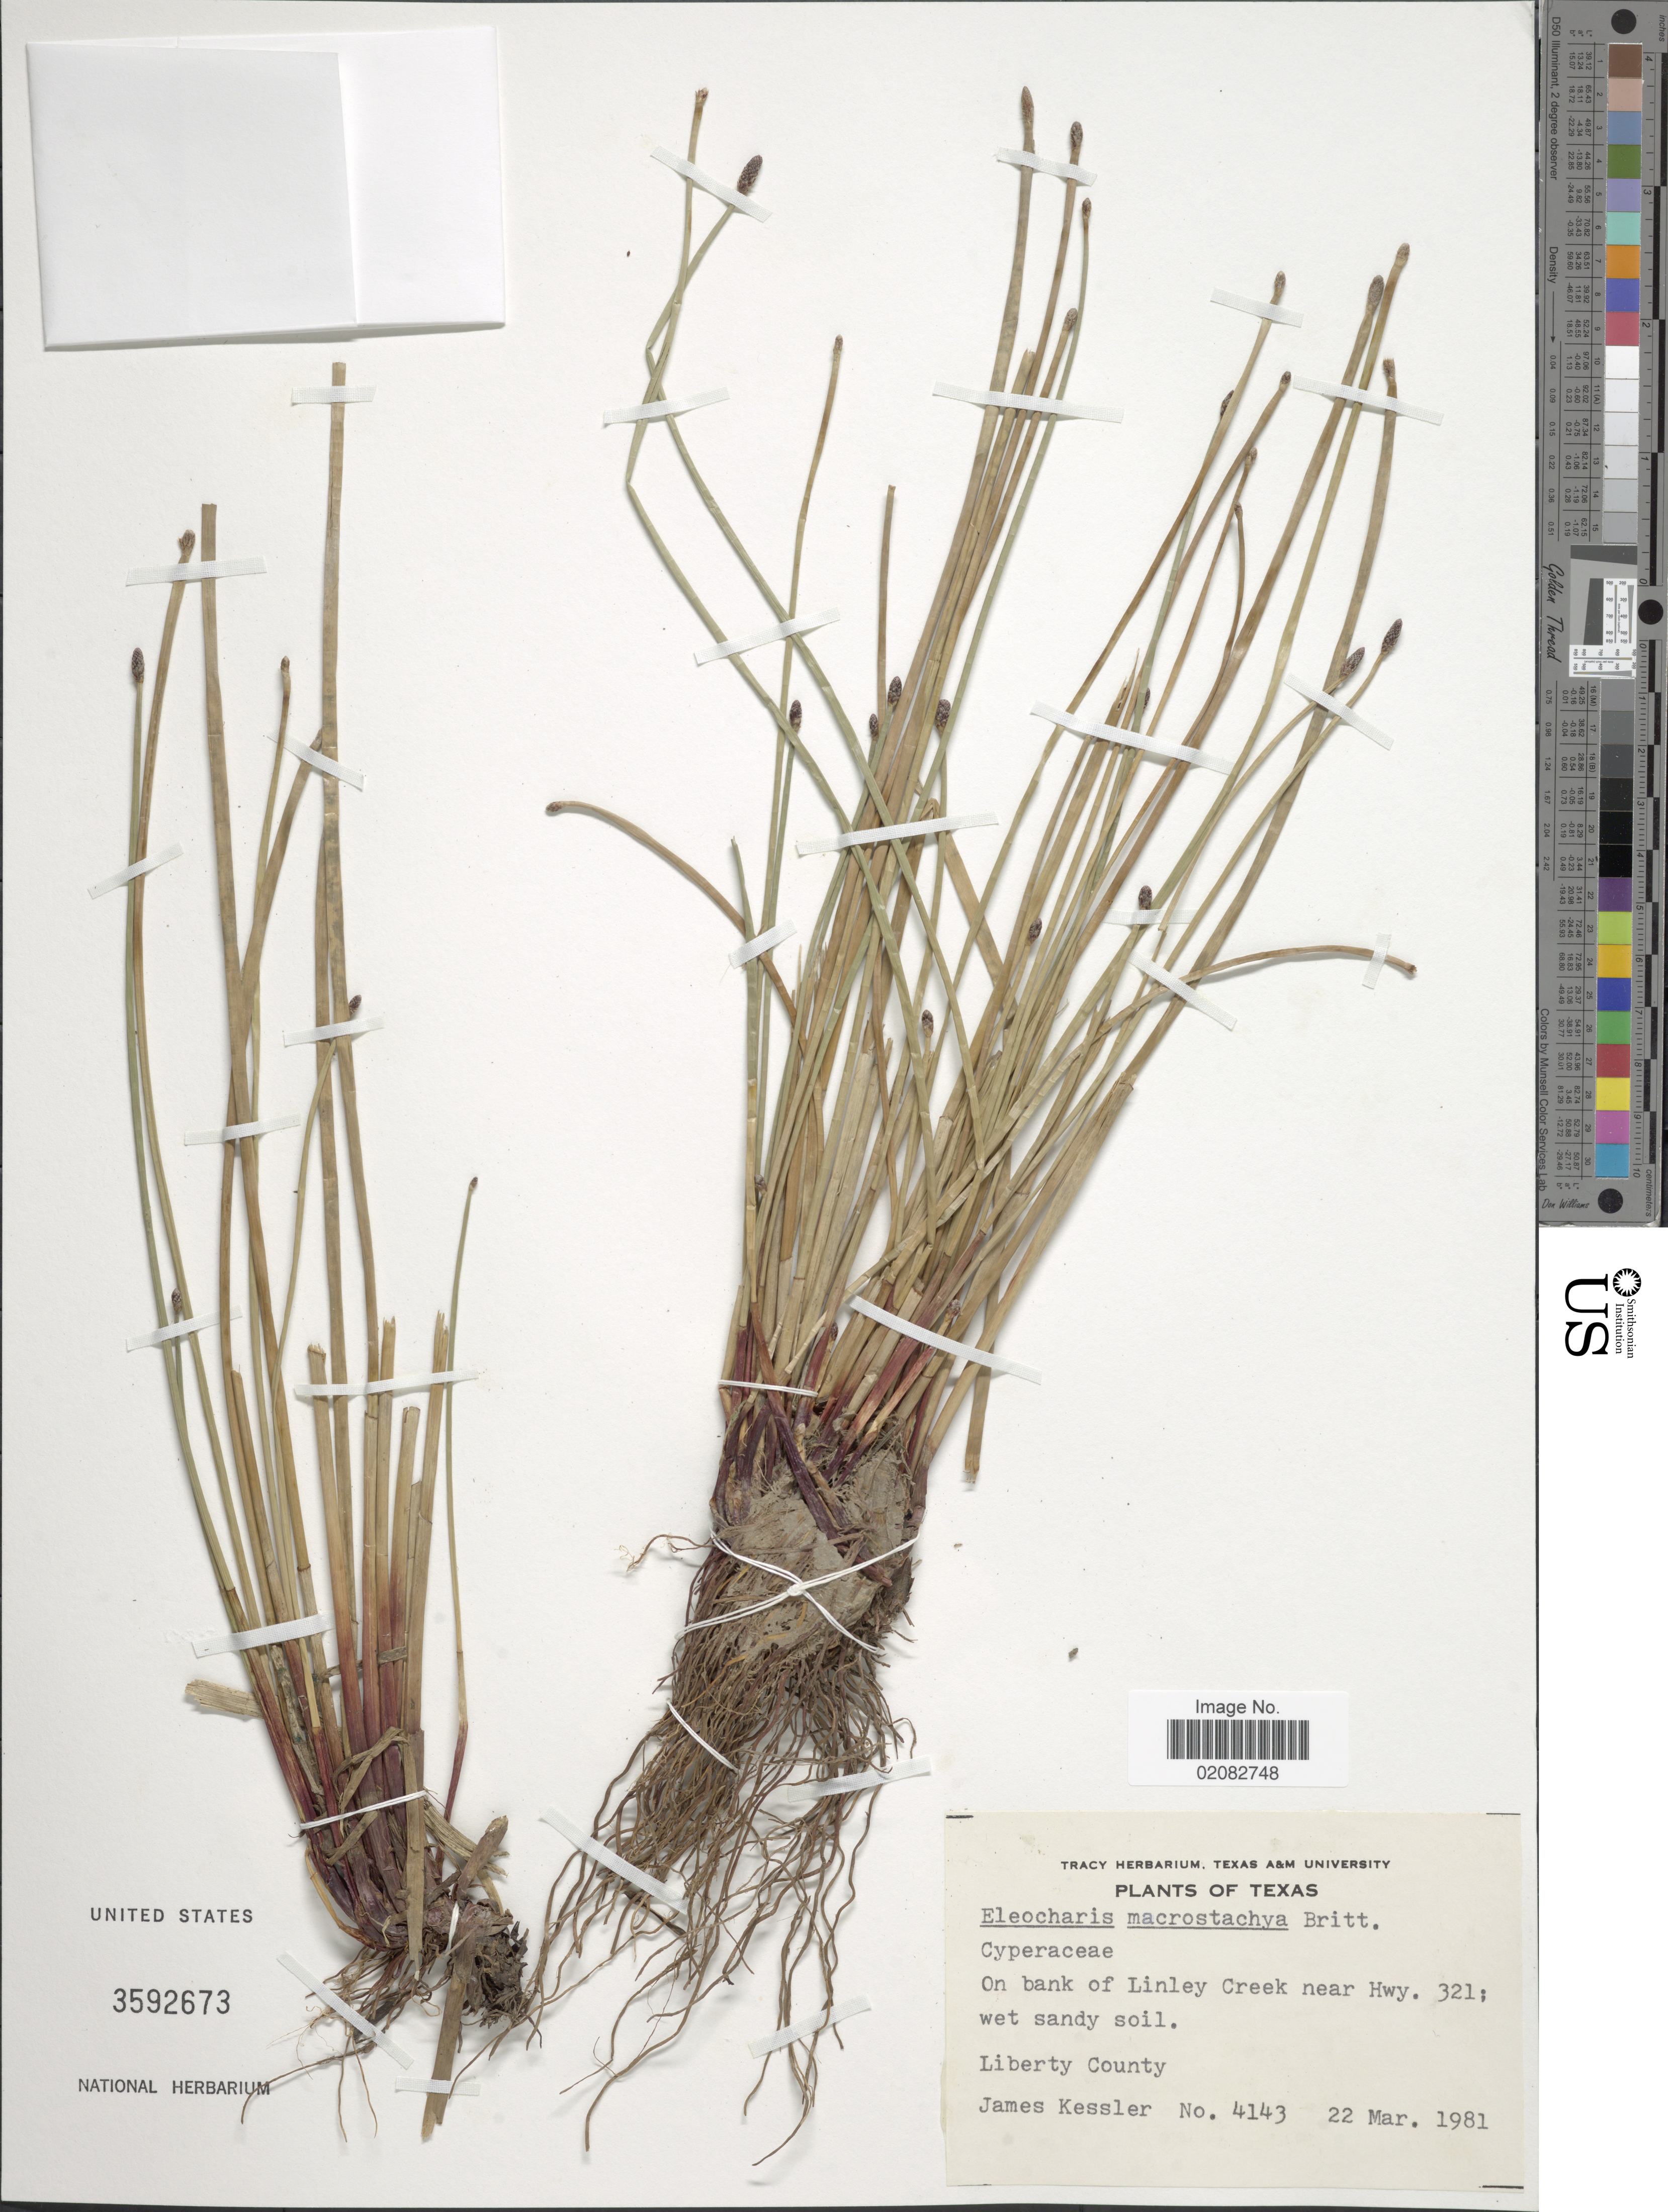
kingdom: Plantae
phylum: Tracheophyta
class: Liliopsida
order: Poales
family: Cyperaceae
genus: Eleocharis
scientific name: Eleocharis macrostachya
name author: Britton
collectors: J. W. Kessler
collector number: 4143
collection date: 1981-03-22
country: United States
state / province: Texas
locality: On bank of Linley Creek near Hwy. 321, Liberty County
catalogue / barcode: US 3592673